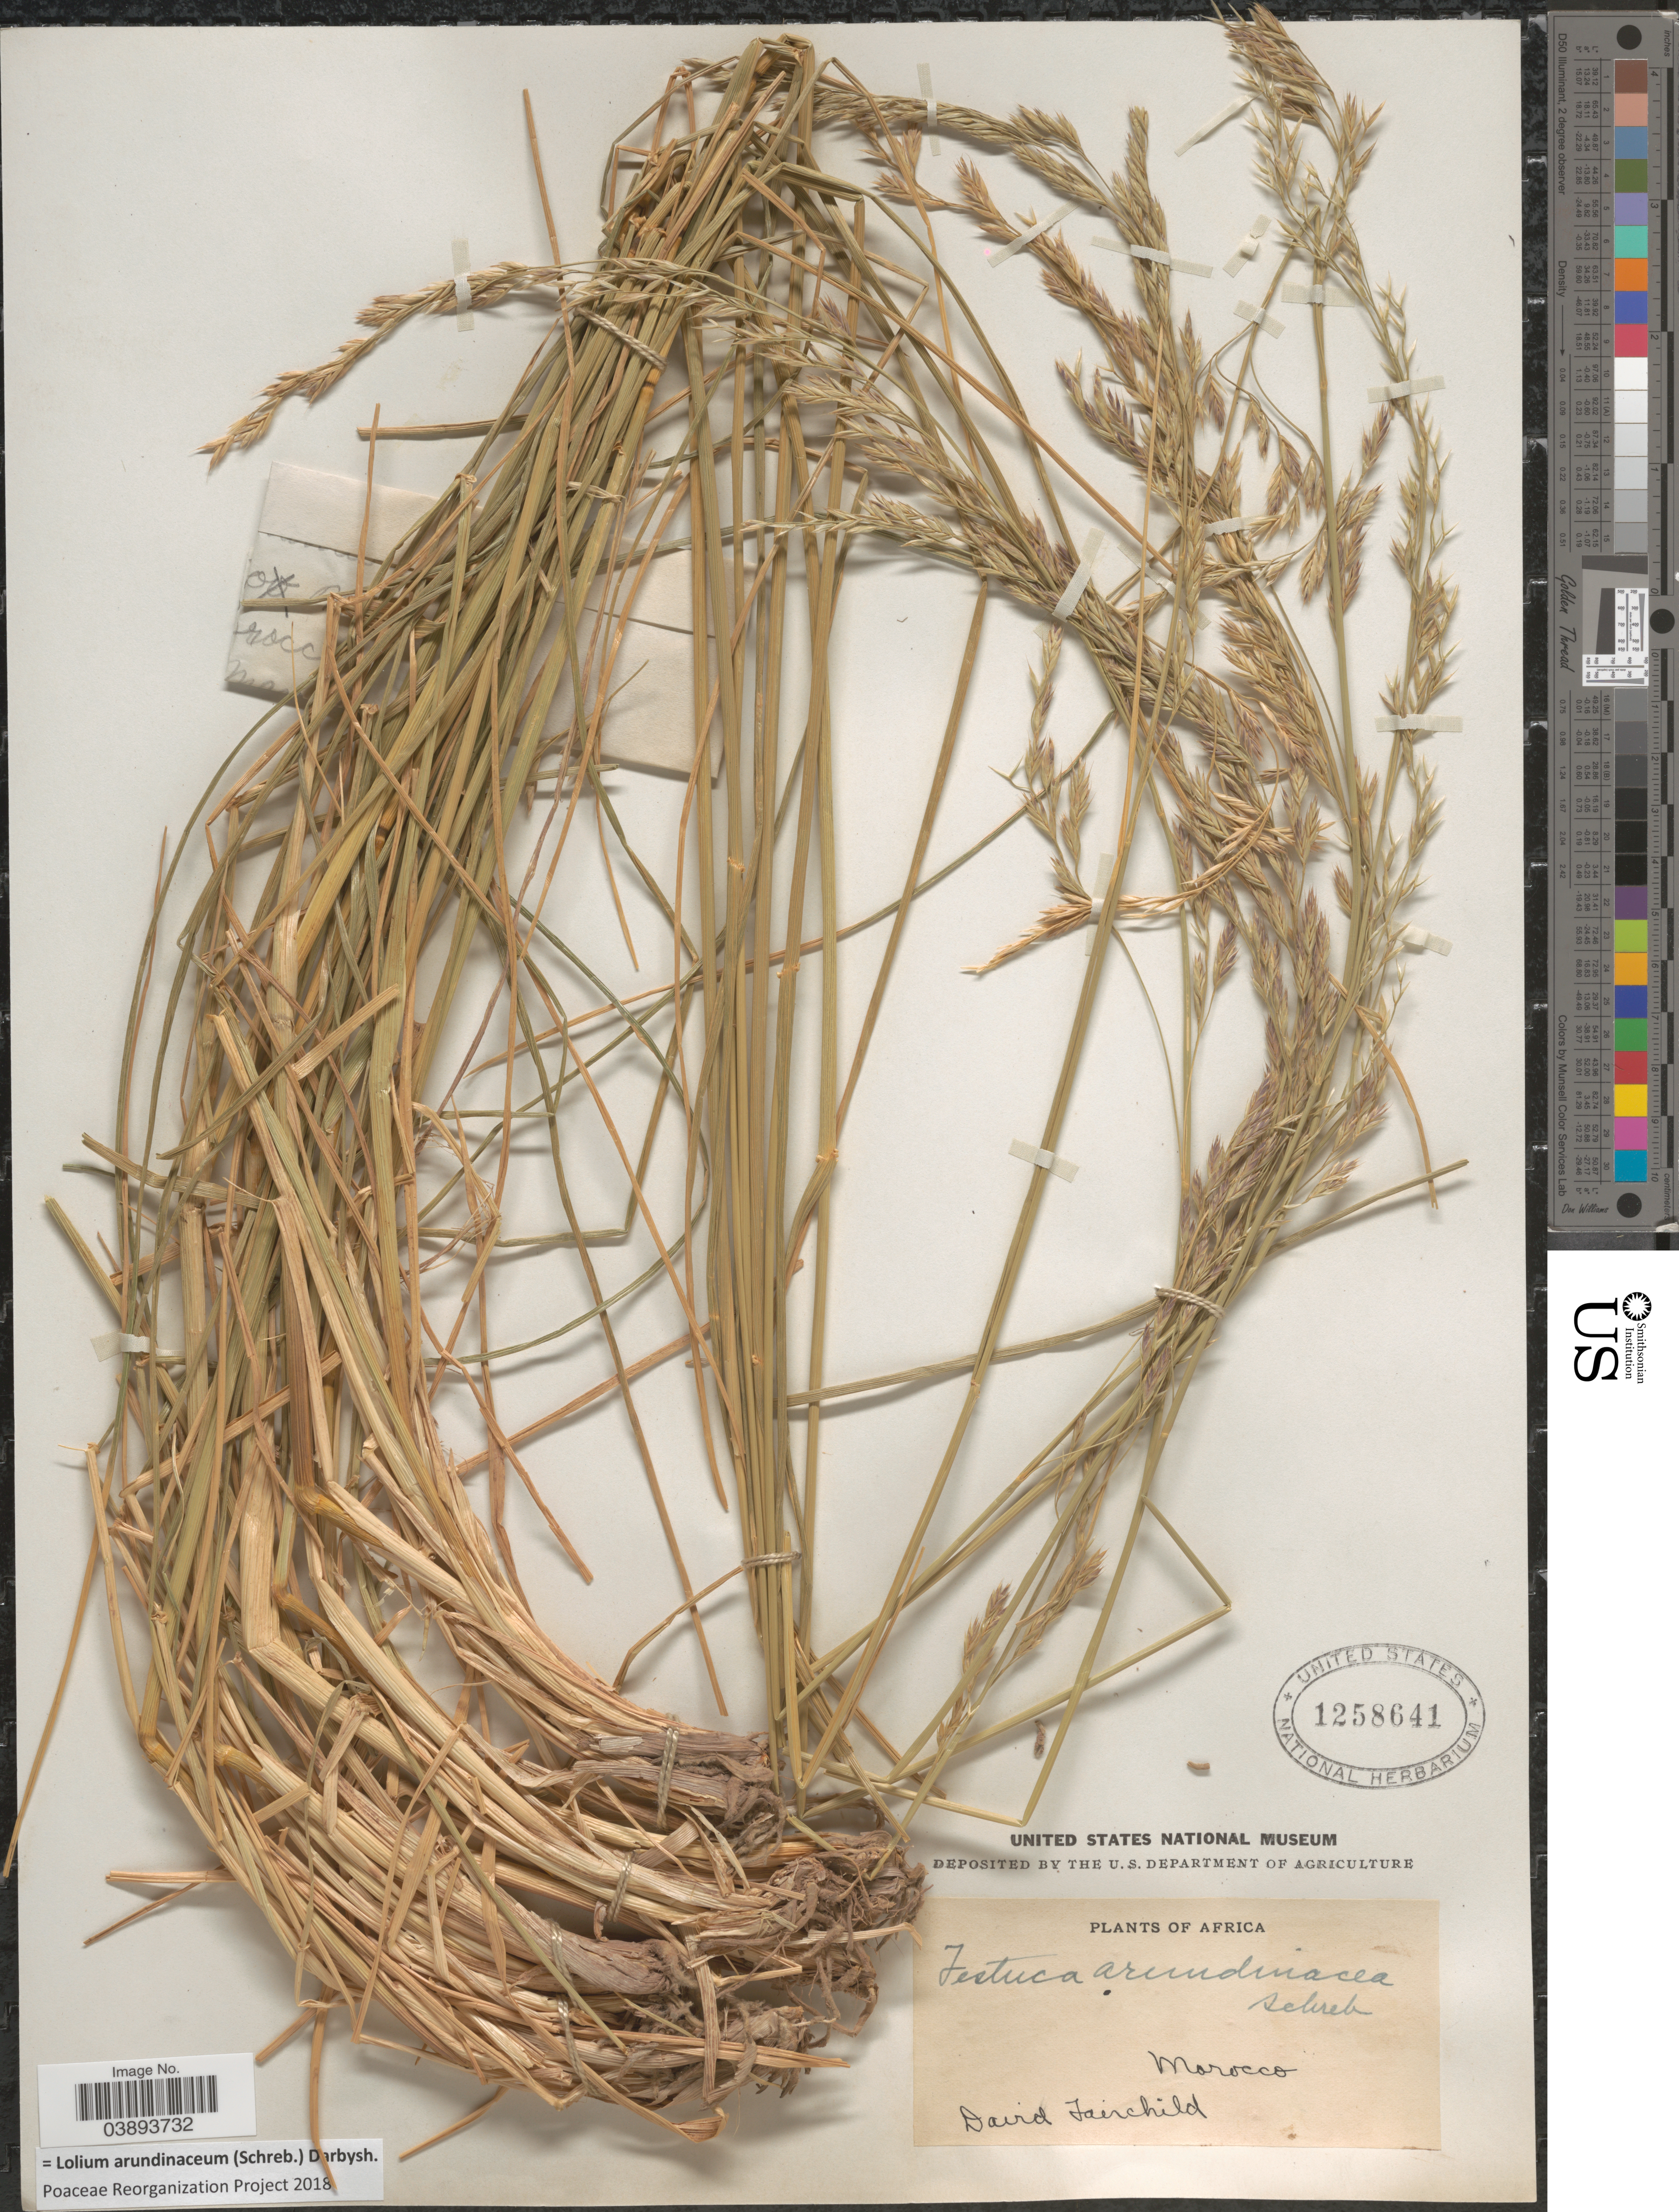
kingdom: Plantae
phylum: Tracheophyta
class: Liliopsida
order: Poales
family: Poaceae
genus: Lolium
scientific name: Lolium arundinaceum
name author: (Schreb.) Darbysh.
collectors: D. Fairchild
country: Morocco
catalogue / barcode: US 1258641